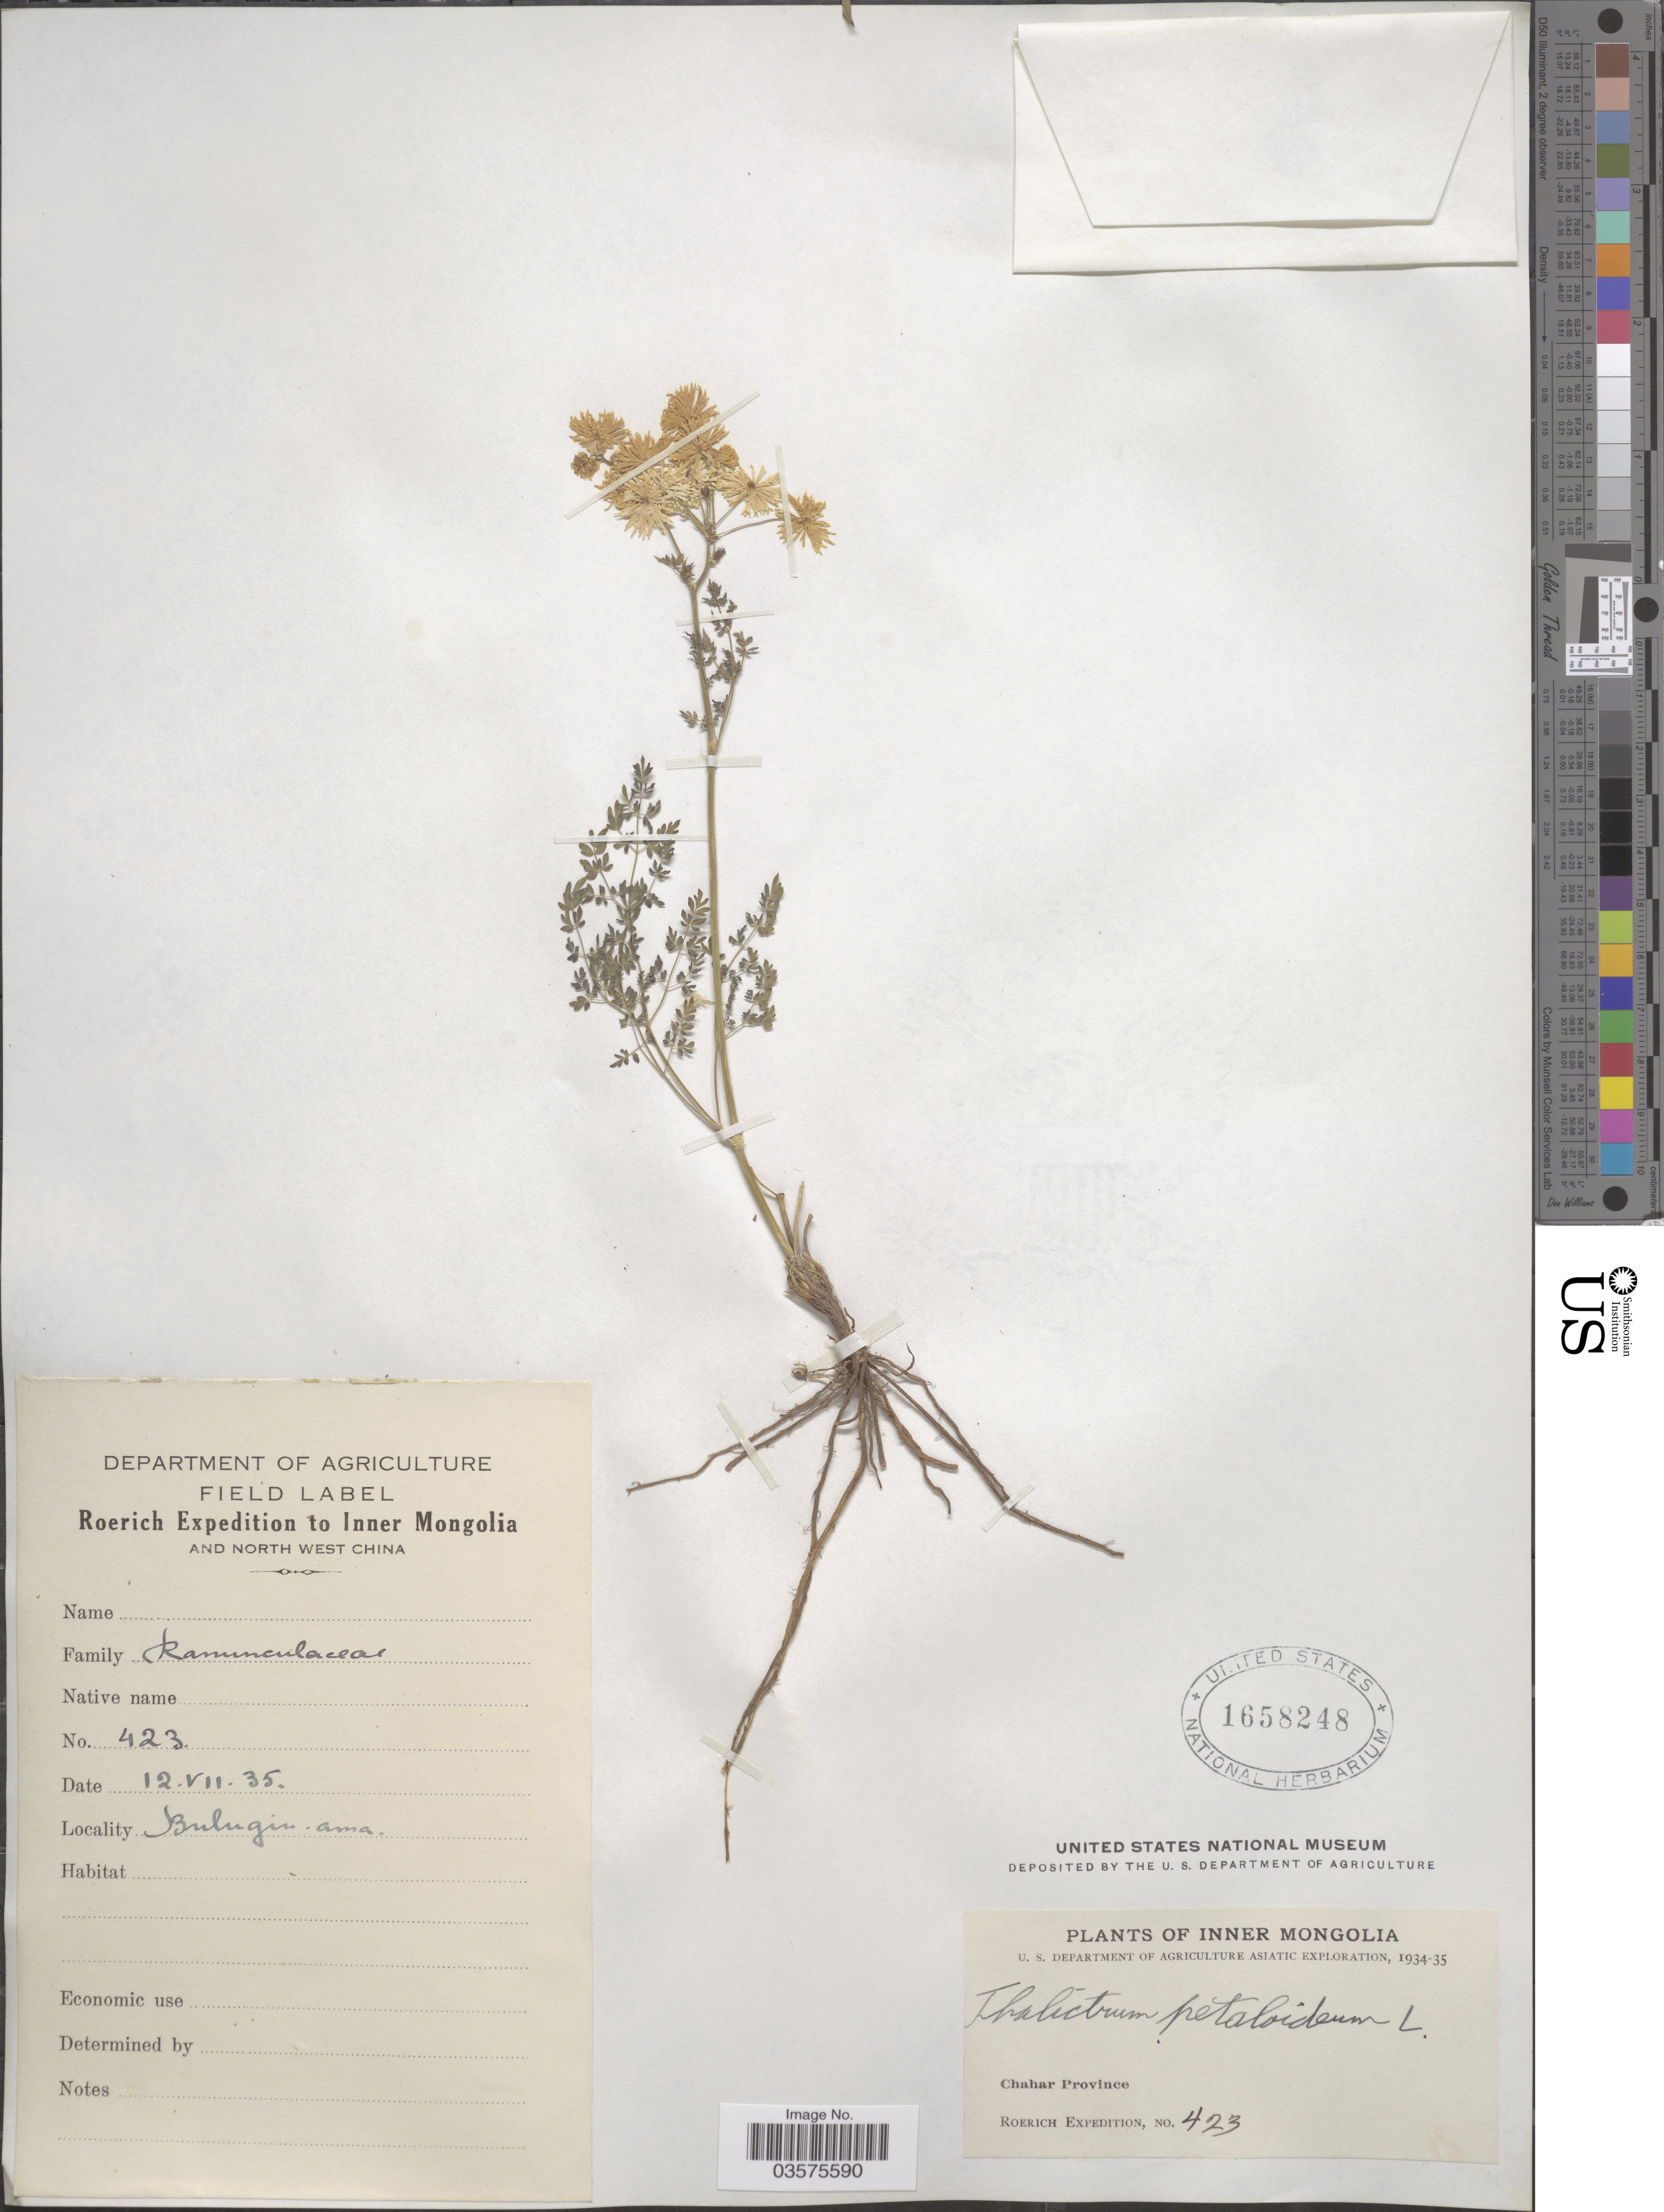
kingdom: Plantae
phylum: Tracheophyta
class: Magnoliopsida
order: Ranunculales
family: Ranunculaceae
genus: Thalictrum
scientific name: Thalictrum petaloideum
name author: L.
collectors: Roerich Expedition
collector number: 423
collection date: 1935-07-12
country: China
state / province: Nei Monggol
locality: Inner Mongolia and North West China. Bulugin. ama. Chahar Province.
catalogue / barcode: US 1658248